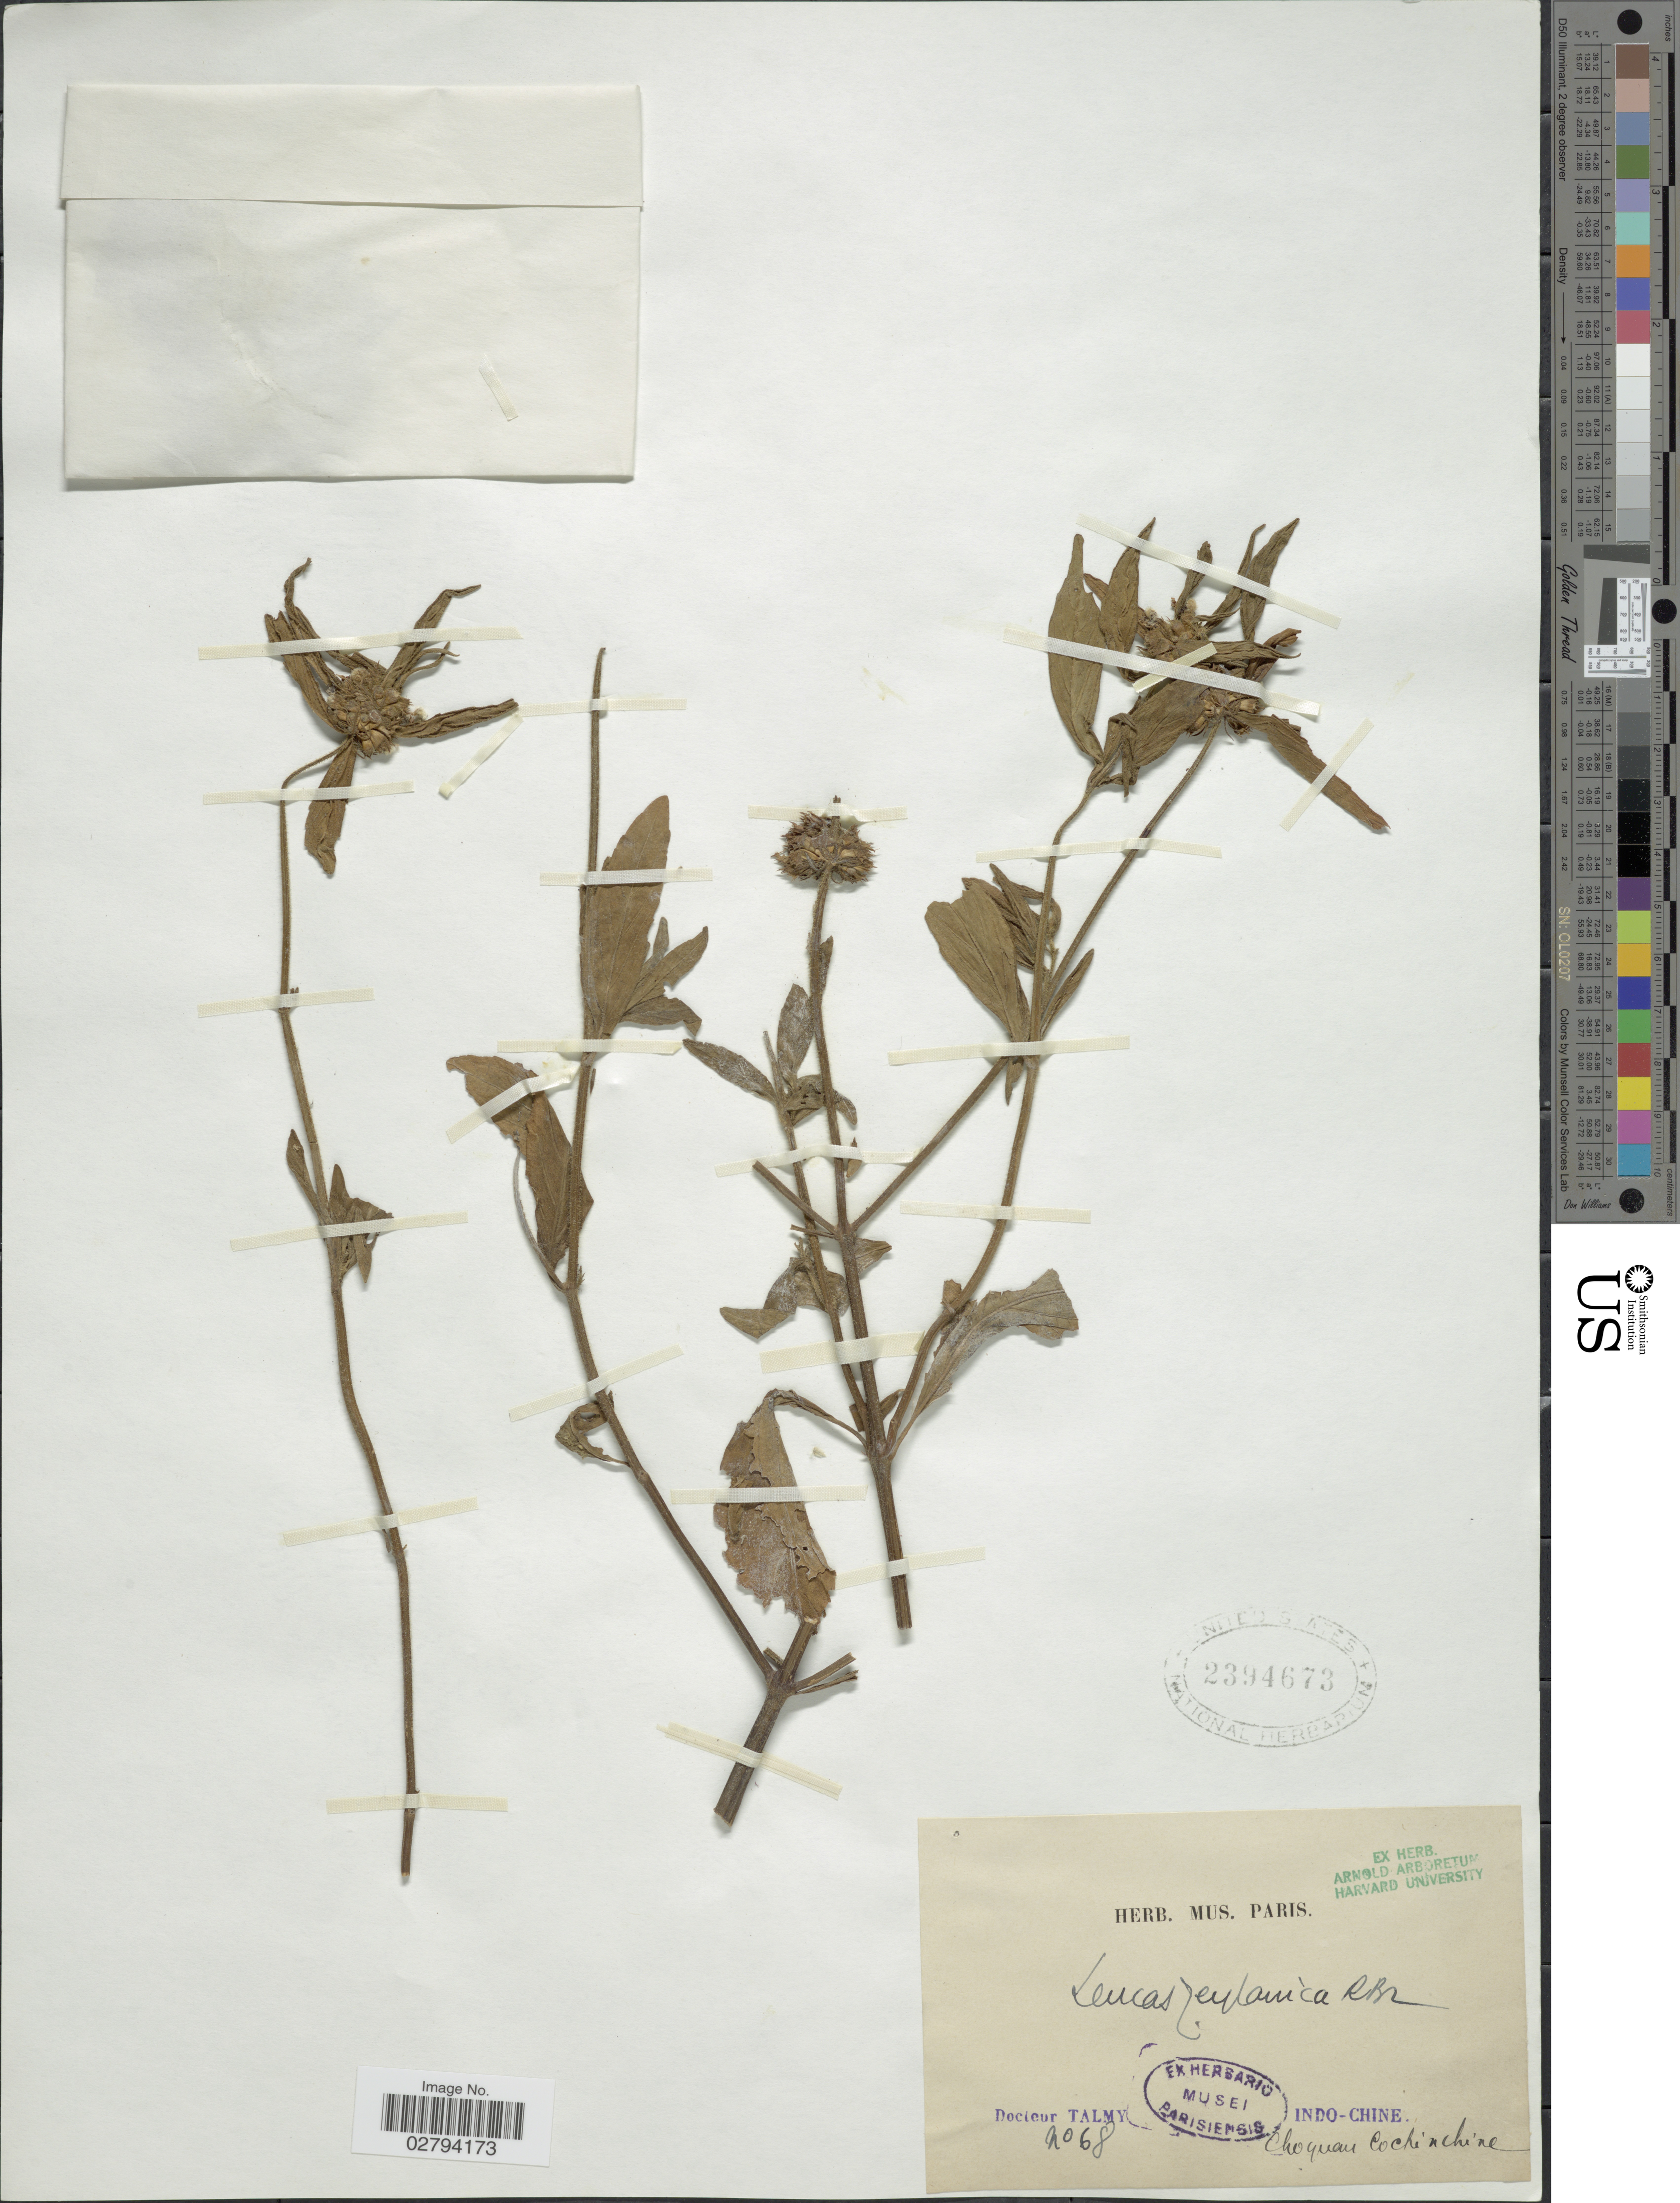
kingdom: Plantae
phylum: Tracheophyta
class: Magnoliopsida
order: Lamiales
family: Lamiaceae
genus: Leucas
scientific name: Leucas zeylanica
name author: (L.) W.T. Aiton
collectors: -. Talmy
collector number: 68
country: Vietnam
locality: Indo-Chine, Choquau Cochinchine.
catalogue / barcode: US 2394673